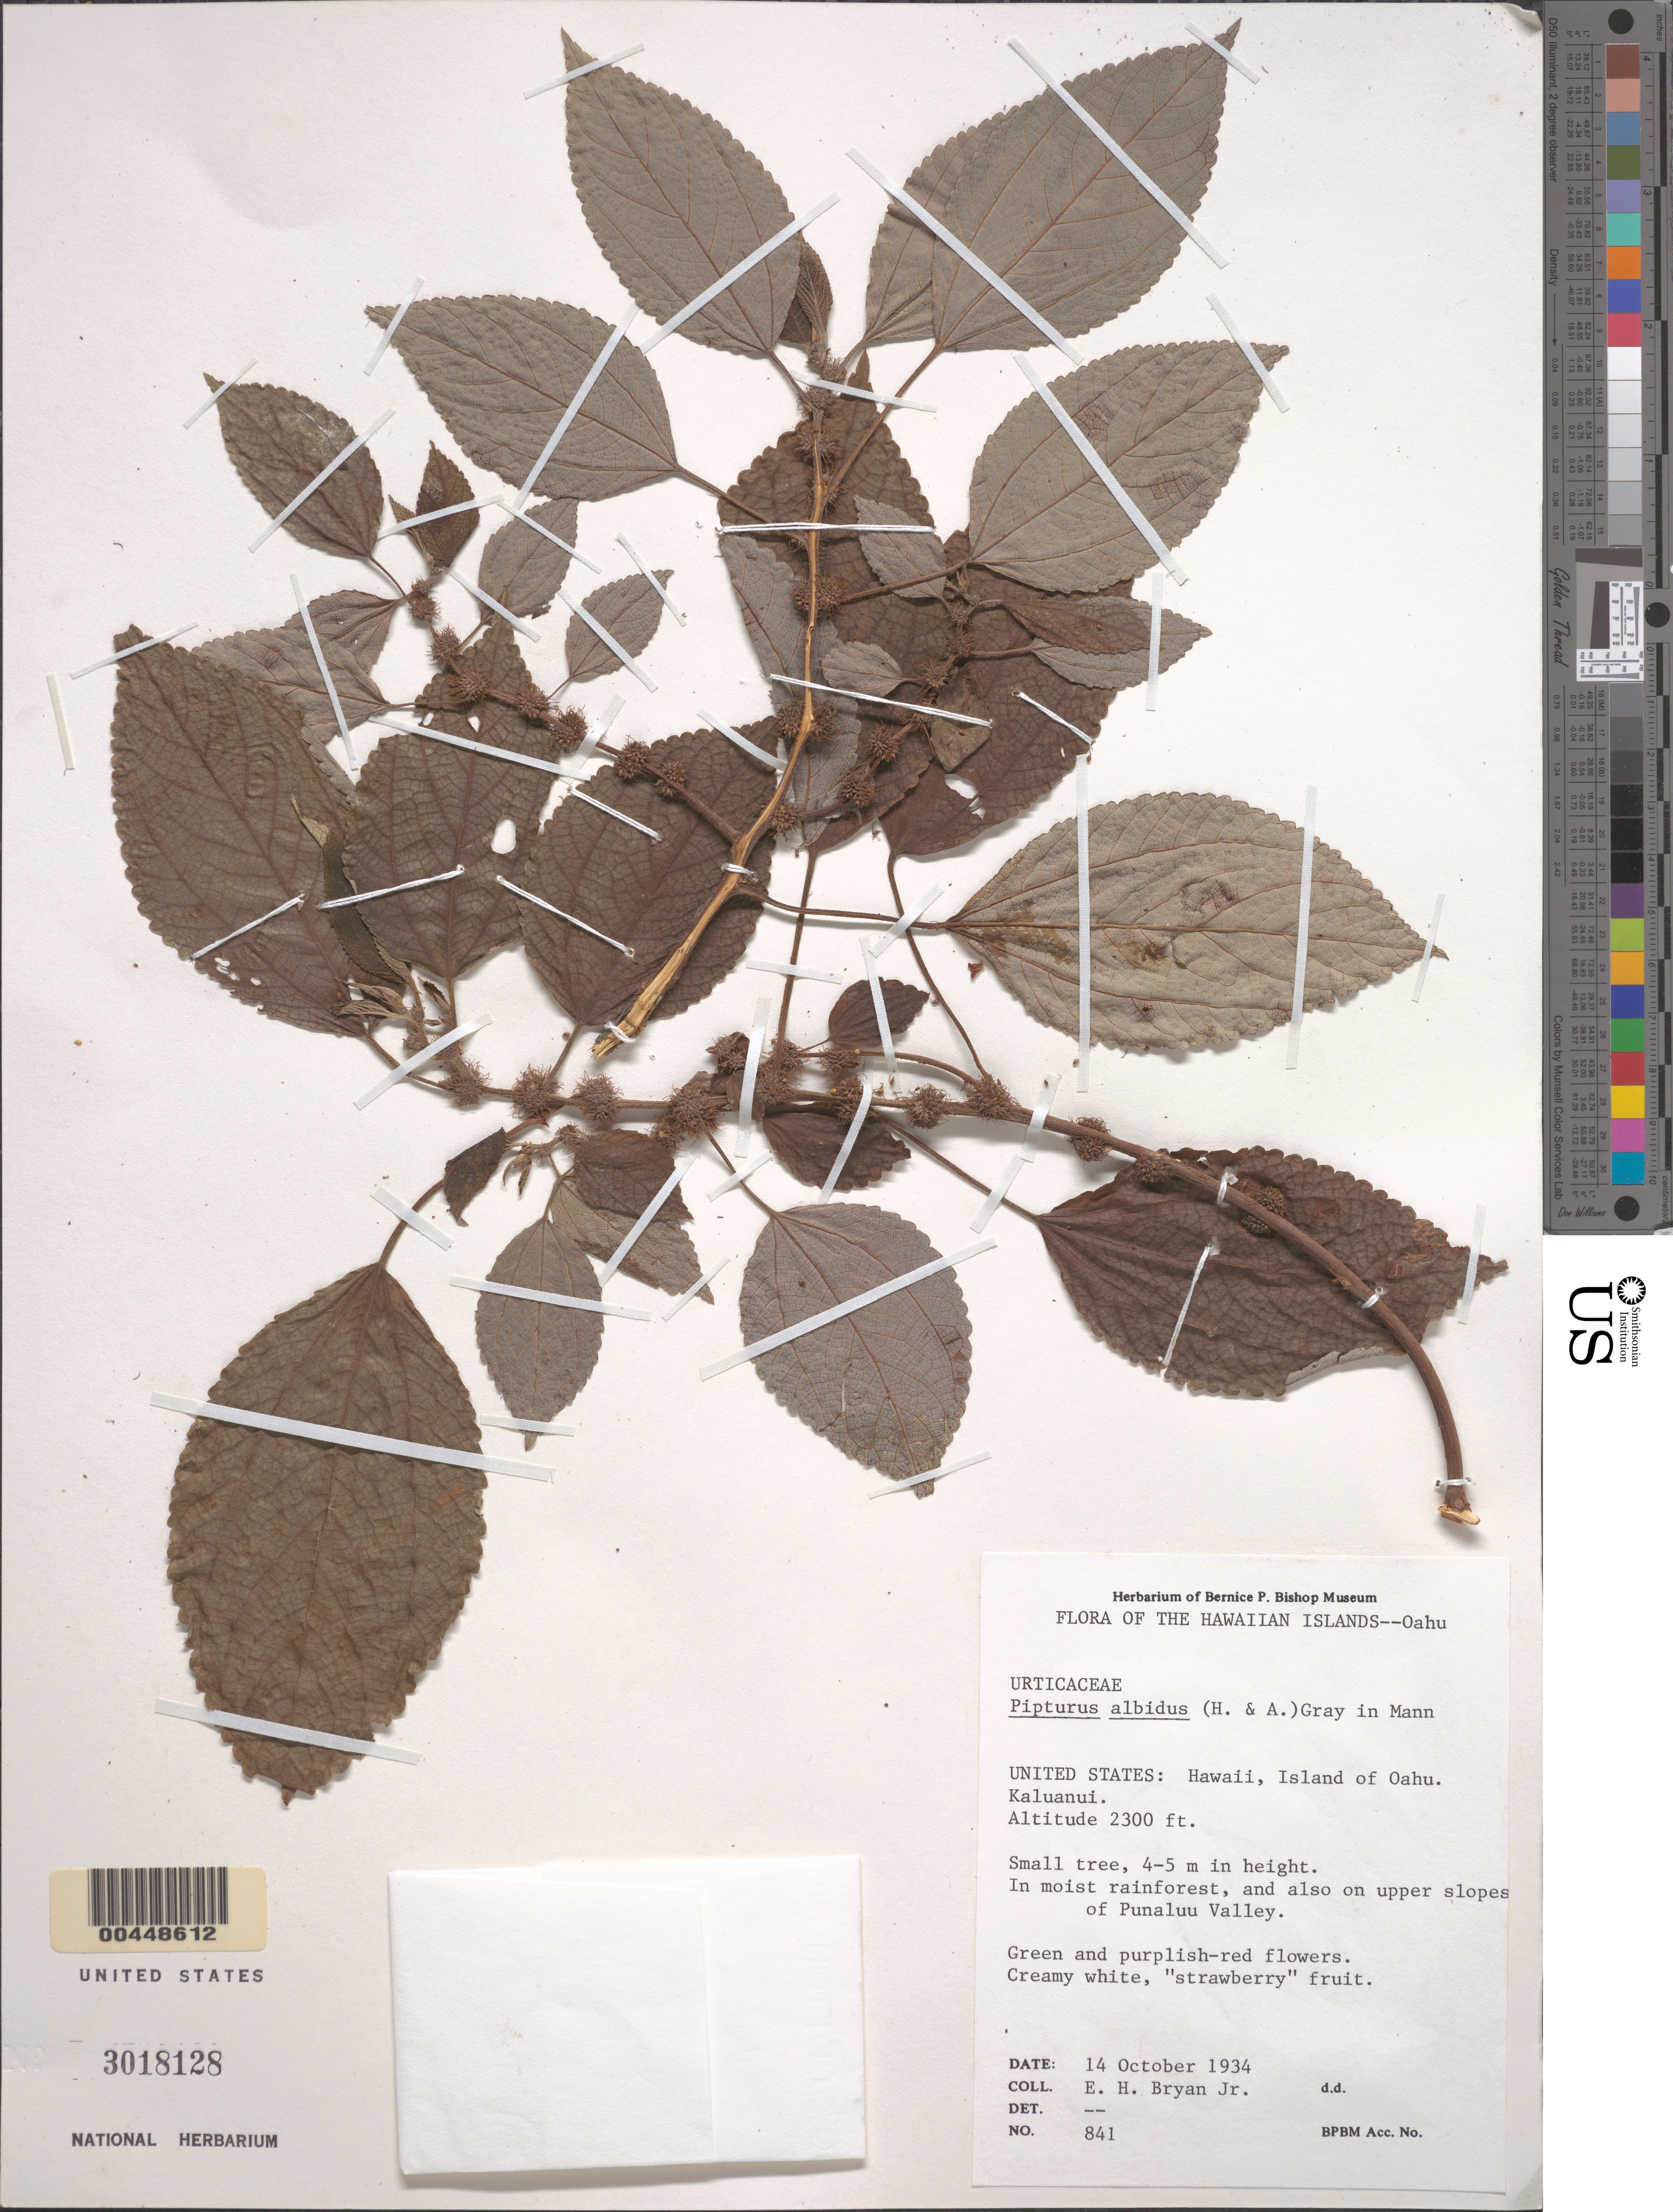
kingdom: Plantae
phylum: Tracheophyta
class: Magnoliopsida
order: Rosales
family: Urticaceae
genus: Pipturus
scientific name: Pipturus albidus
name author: (Hook. & Arn.) A. Gray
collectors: E. Bryan Jr.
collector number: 841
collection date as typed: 14 Oct 1934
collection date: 1934-10-14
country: United States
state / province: Hawaii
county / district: Kauai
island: Kaua'i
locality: Kaluanui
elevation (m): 701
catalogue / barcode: US 3018128